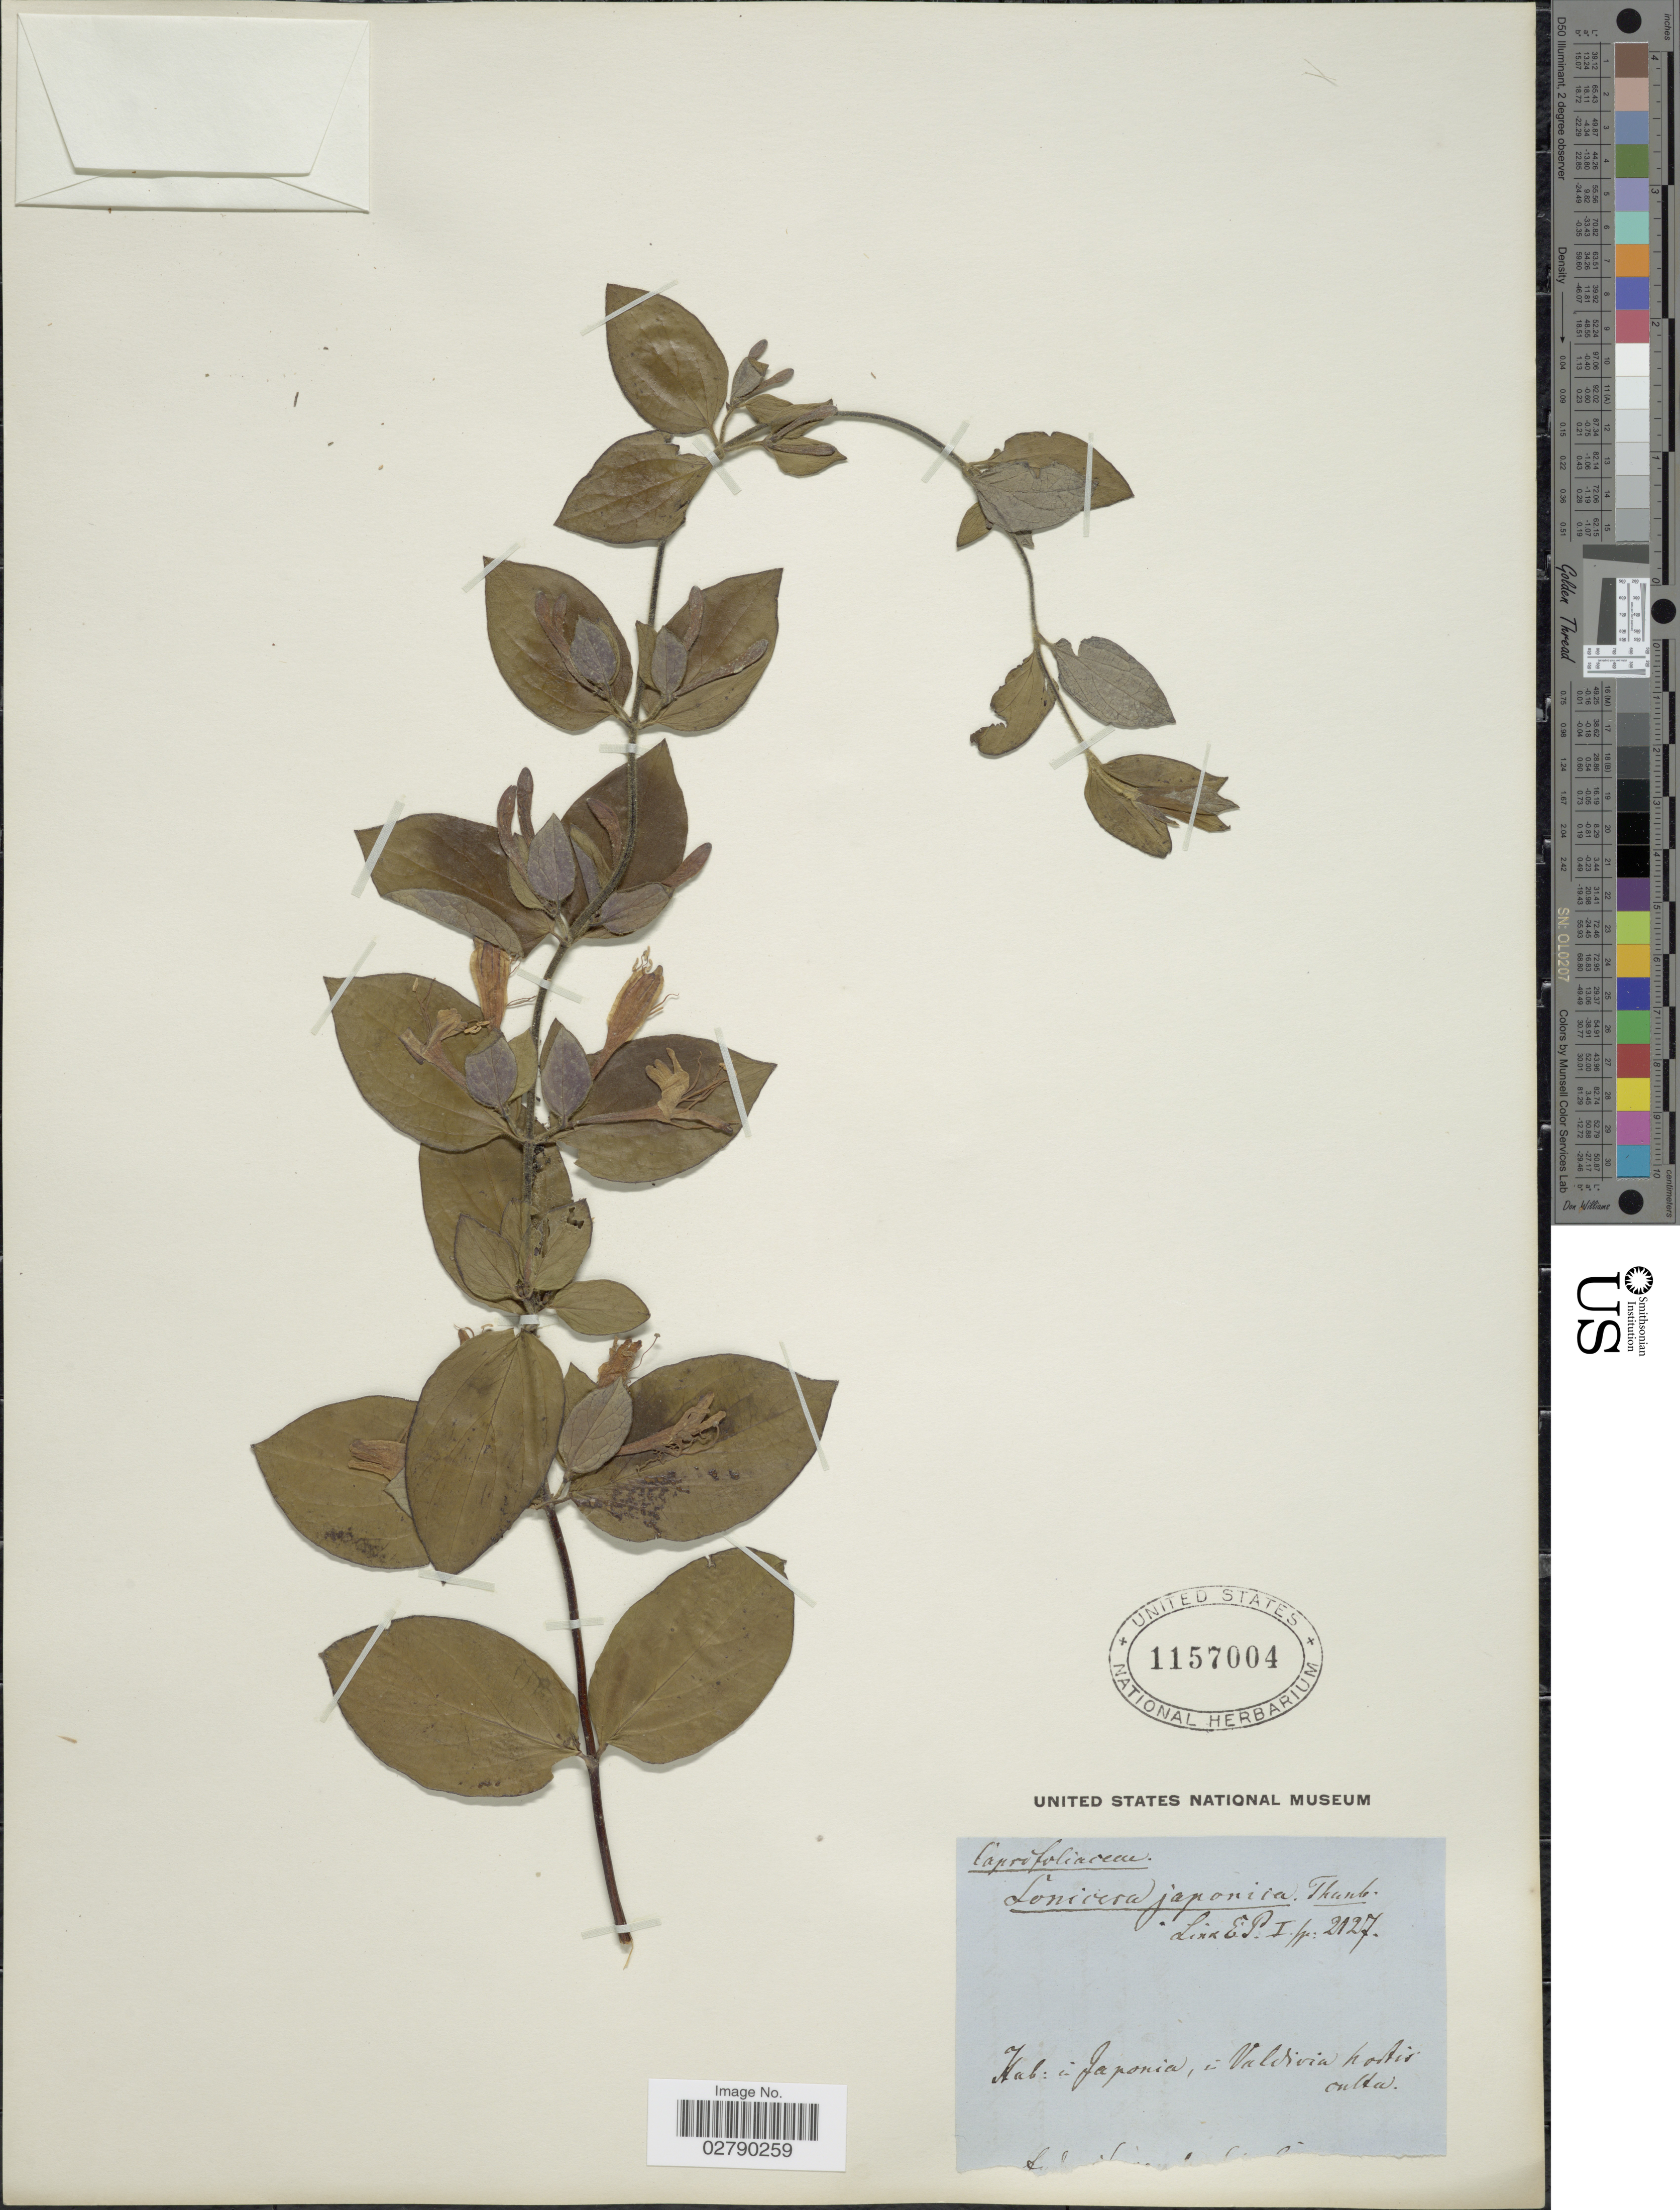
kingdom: Plantae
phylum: Tracheophyta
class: Magnoliopsida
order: Dipsacales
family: Caprifoliaceae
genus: Lonicera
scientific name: Lonicera japonica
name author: Thunb.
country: Japan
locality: In Valdivia hortis culta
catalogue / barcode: US 1157004